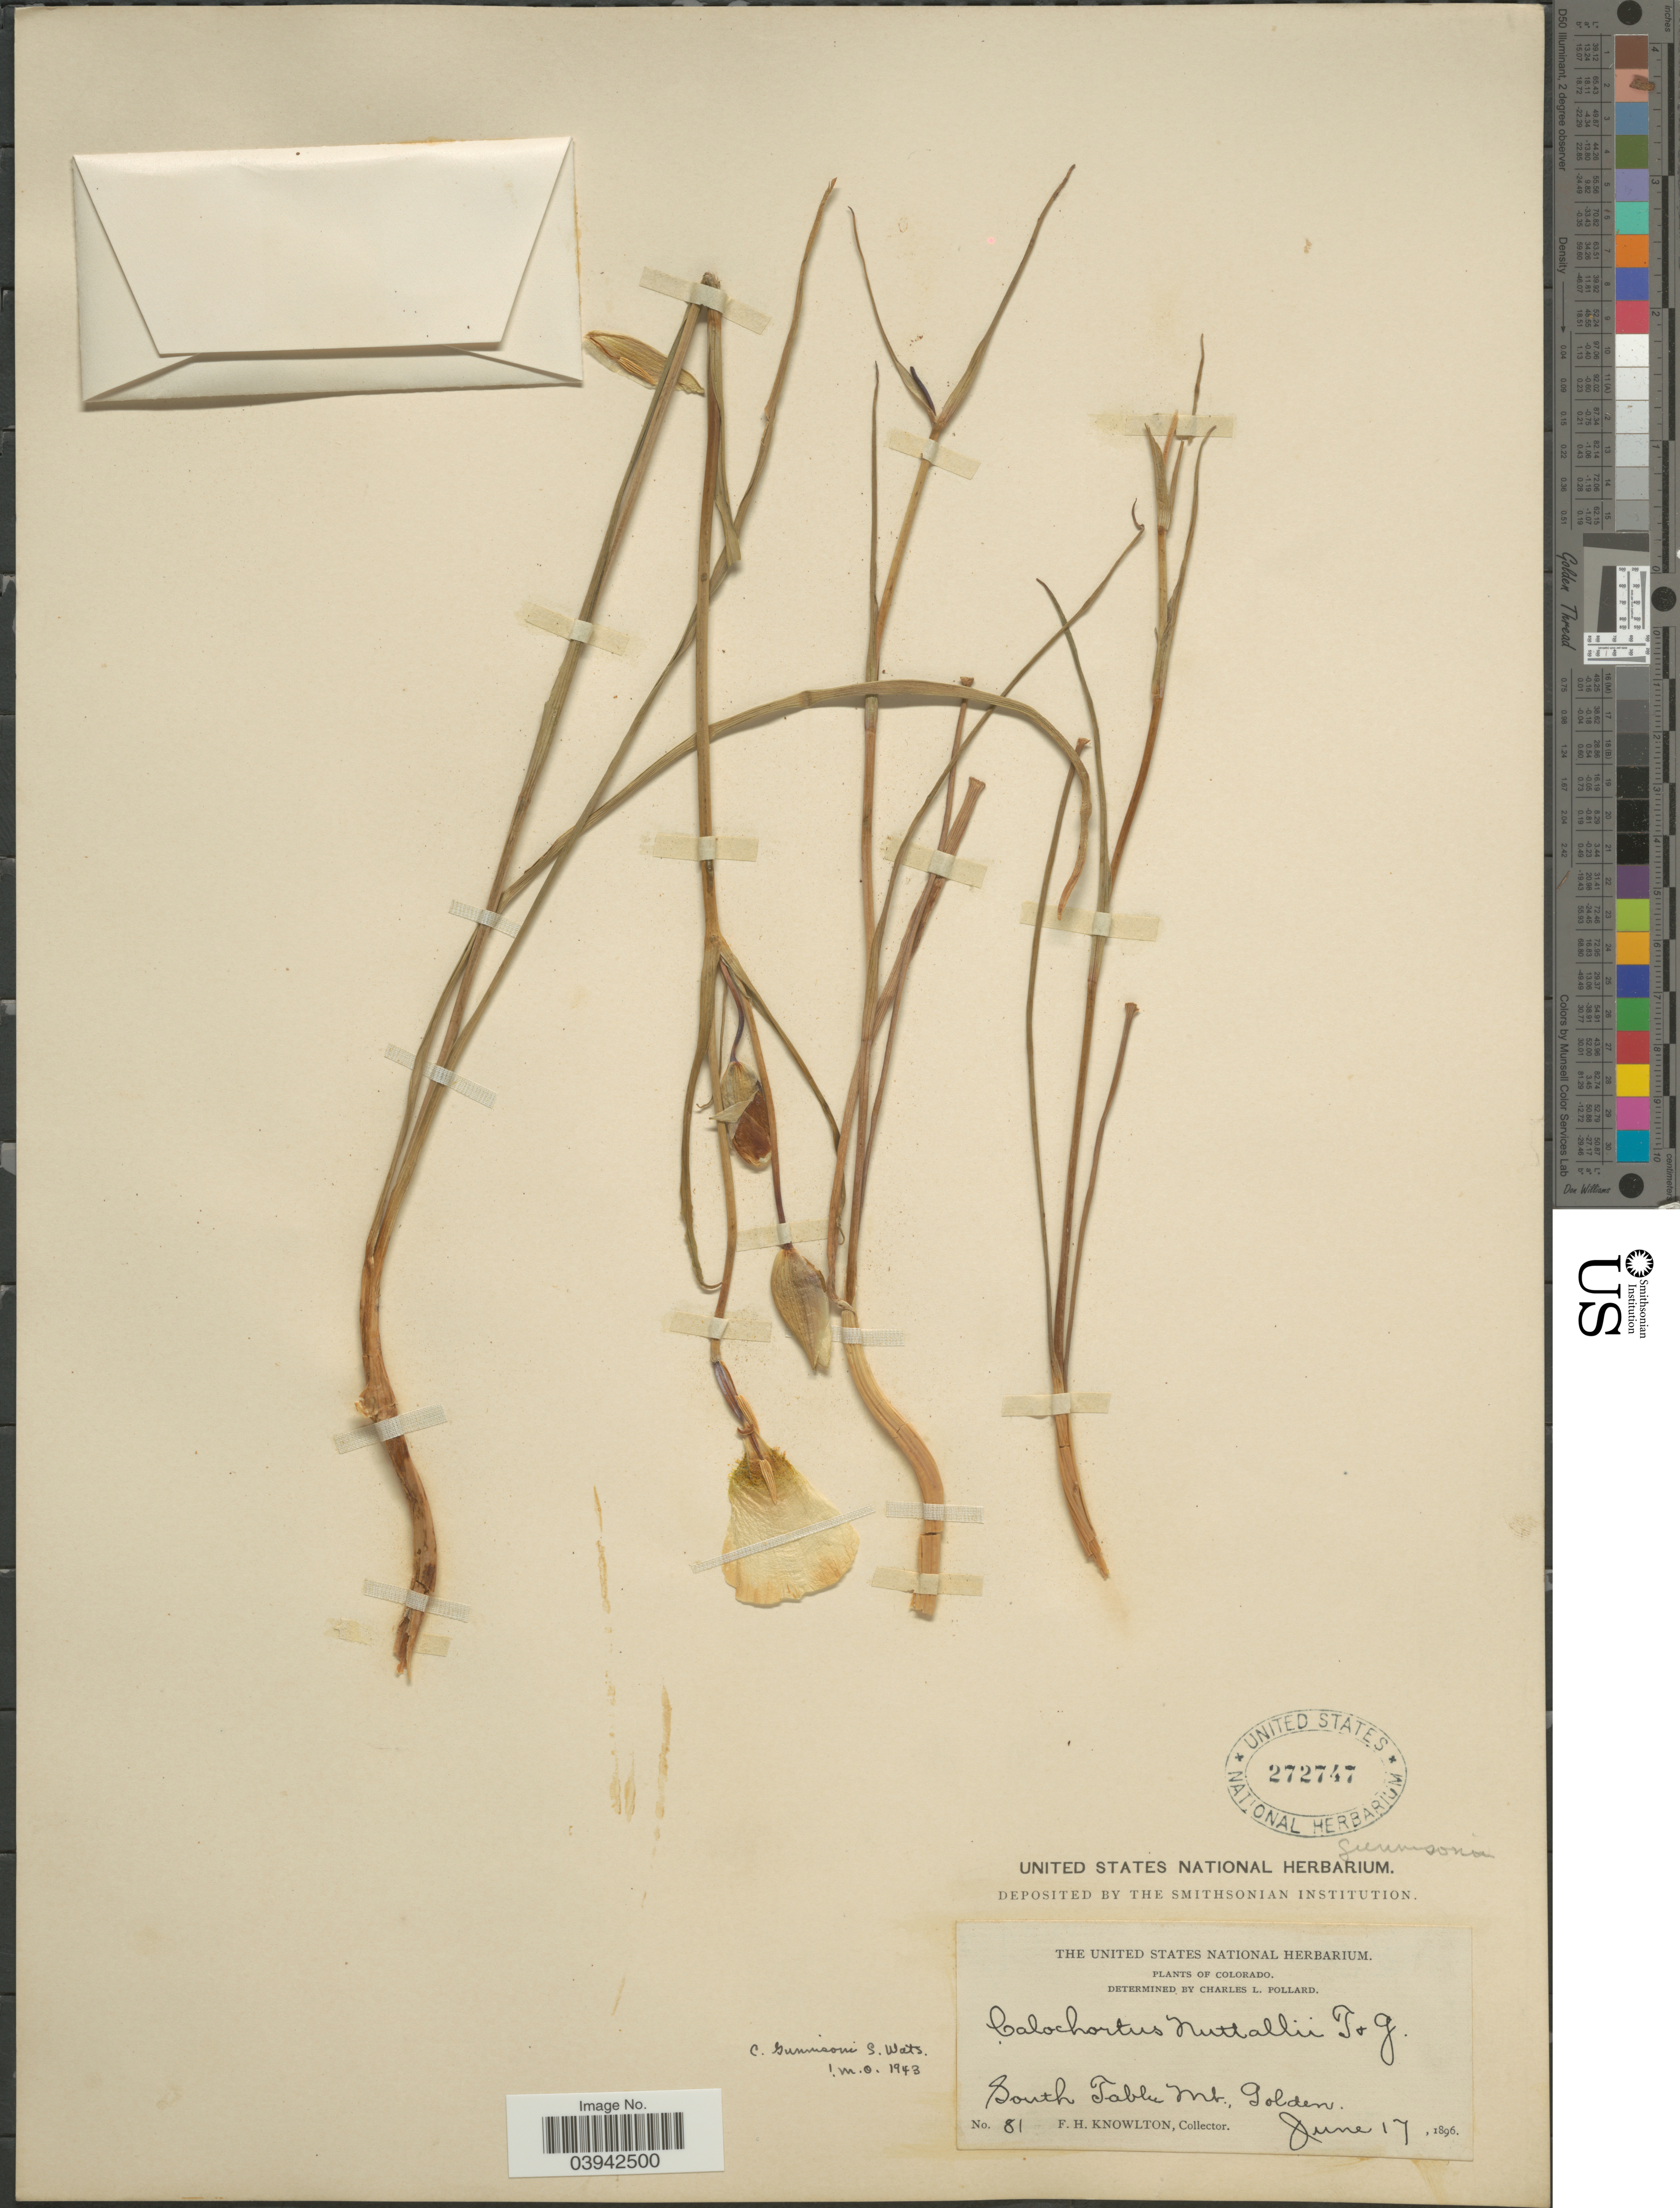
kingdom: Plantae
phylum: Tracheophyta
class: Liliopsida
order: Liliales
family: Liliaceae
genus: Calochortus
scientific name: Calochortus gunnisonii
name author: S. Watson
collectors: F. H. Knowlton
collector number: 81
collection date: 1896-06-17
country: United States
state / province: Colorado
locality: South Table Mt., Golden.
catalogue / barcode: US 272747